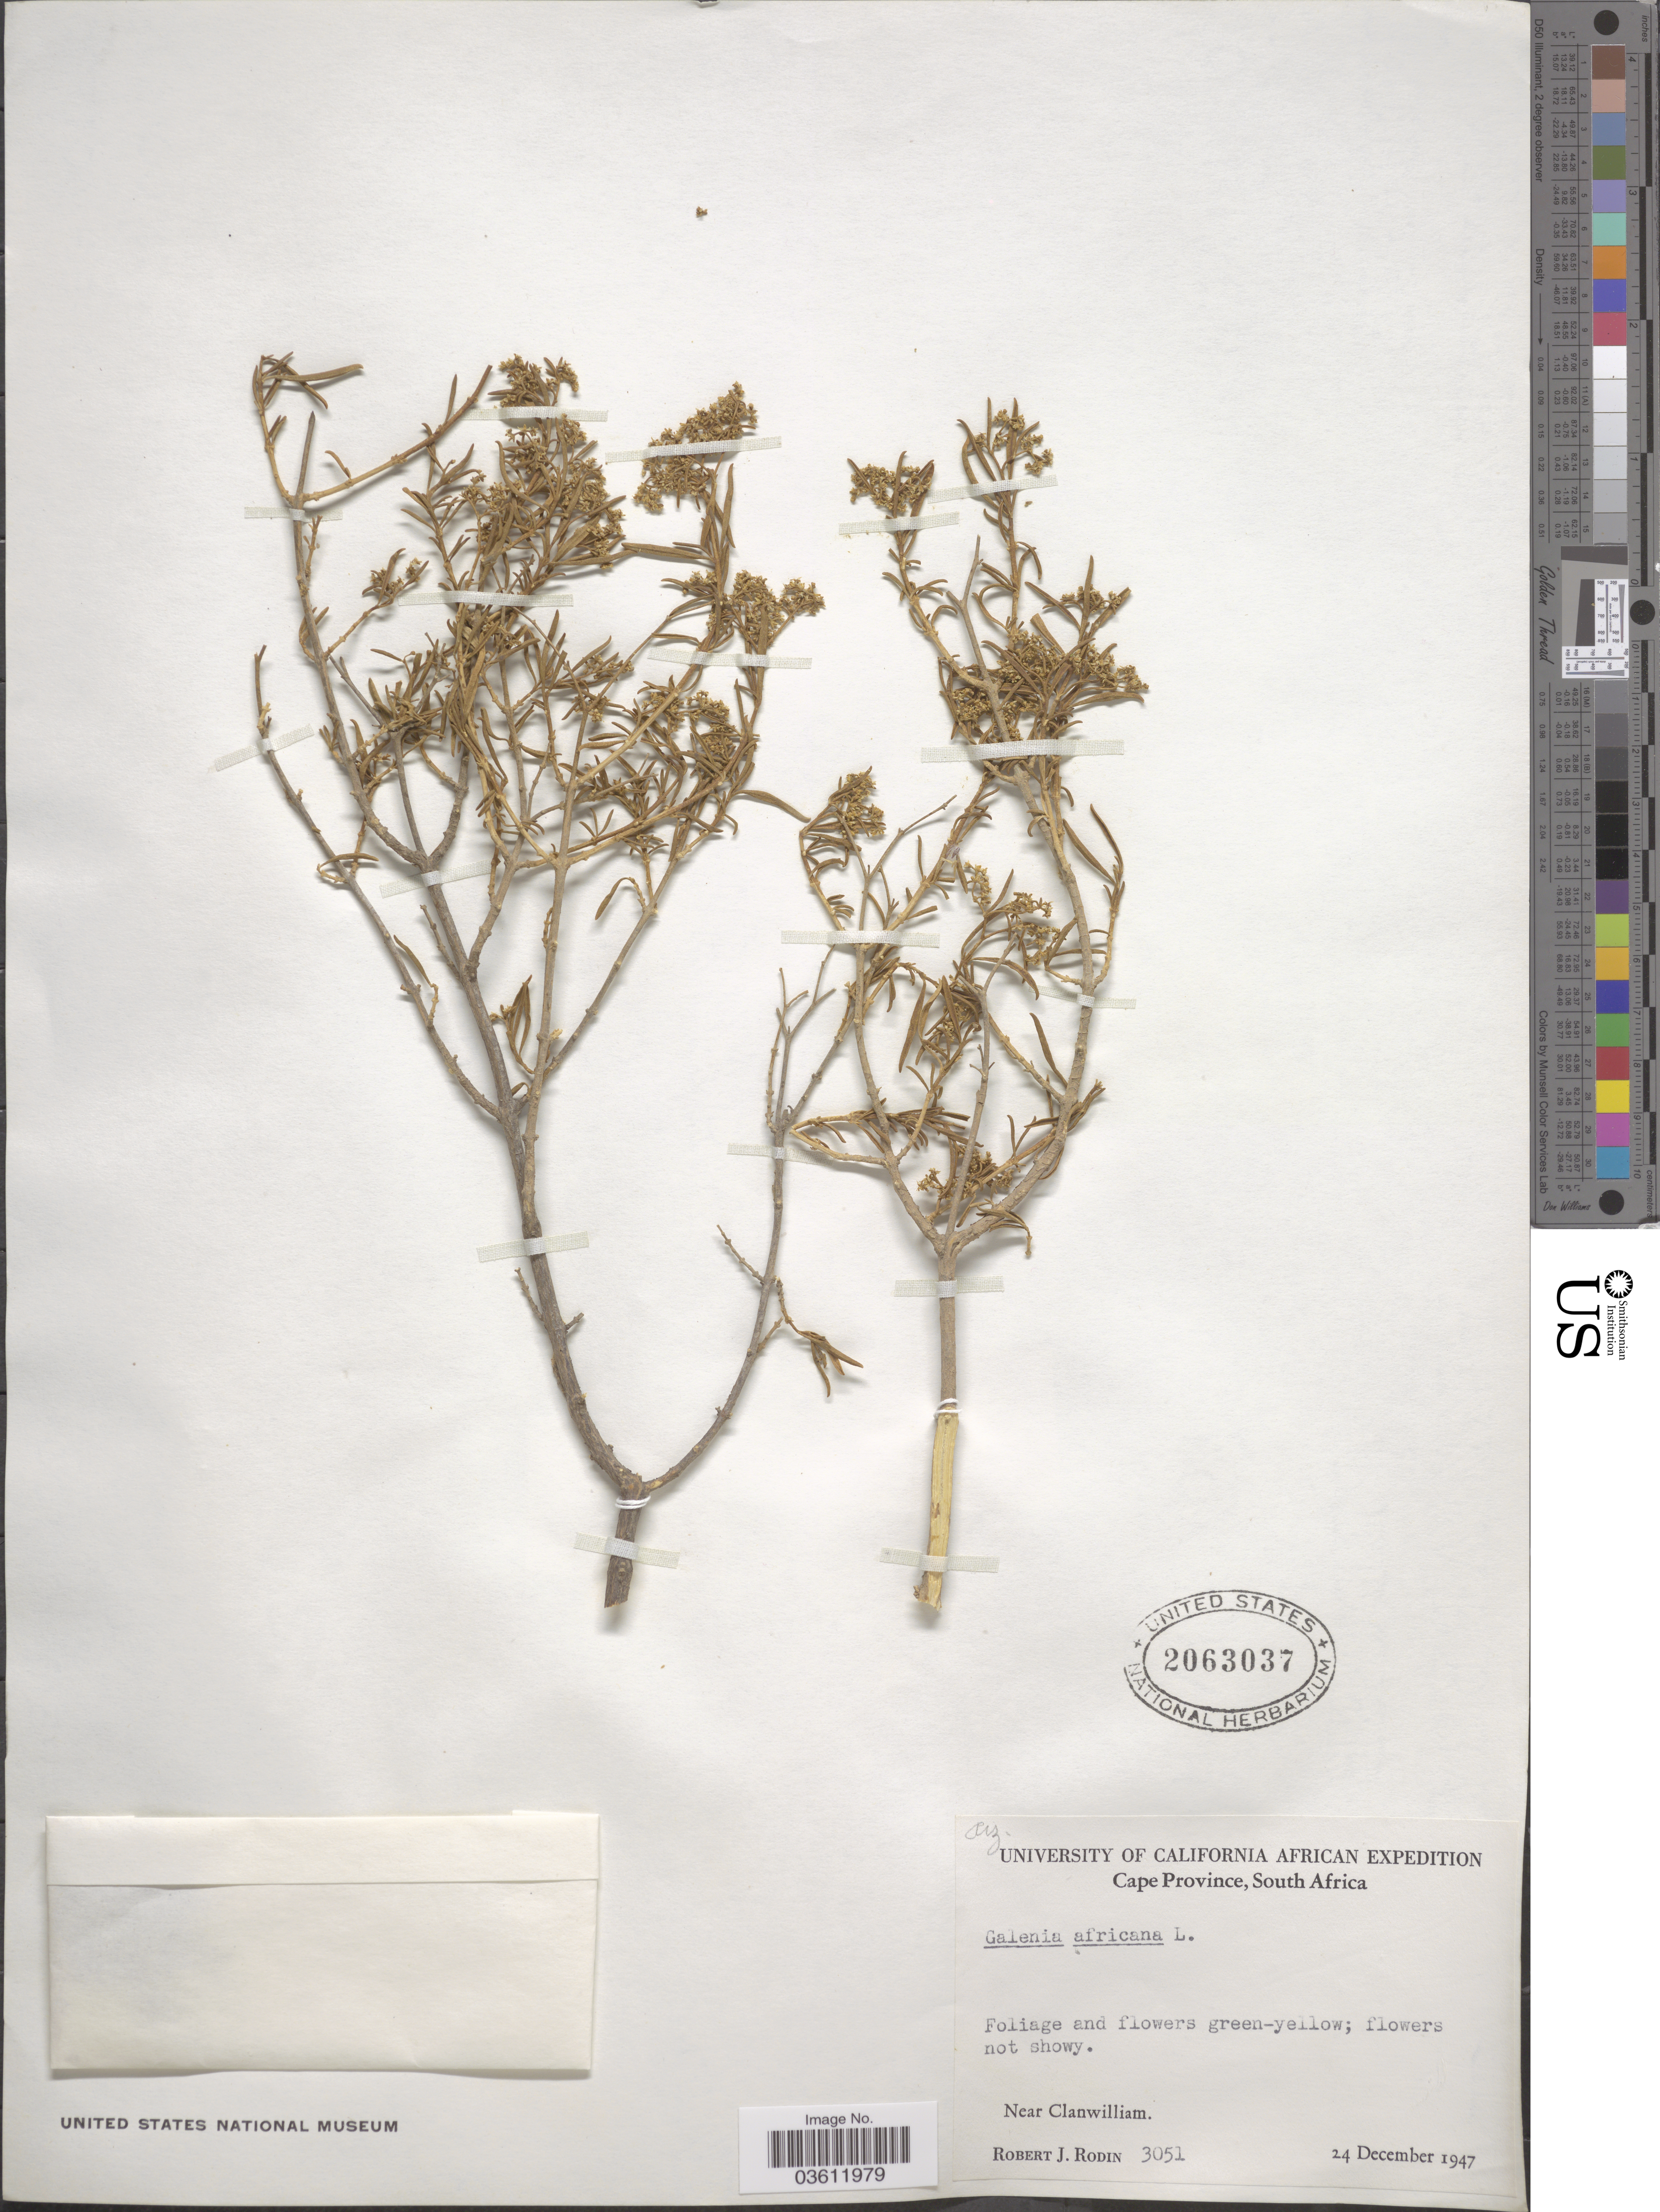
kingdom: Plantae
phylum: Tracheophyta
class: Magnoliopsida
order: Caryophyllales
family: Aizoaceae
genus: Aizoon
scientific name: Aizoon neorigidum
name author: Klak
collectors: R. J. Rodin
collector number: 3051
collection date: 1947-12-24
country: South Africa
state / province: Western Cape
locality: Near Clanwilliam.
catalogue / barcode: US 2063037